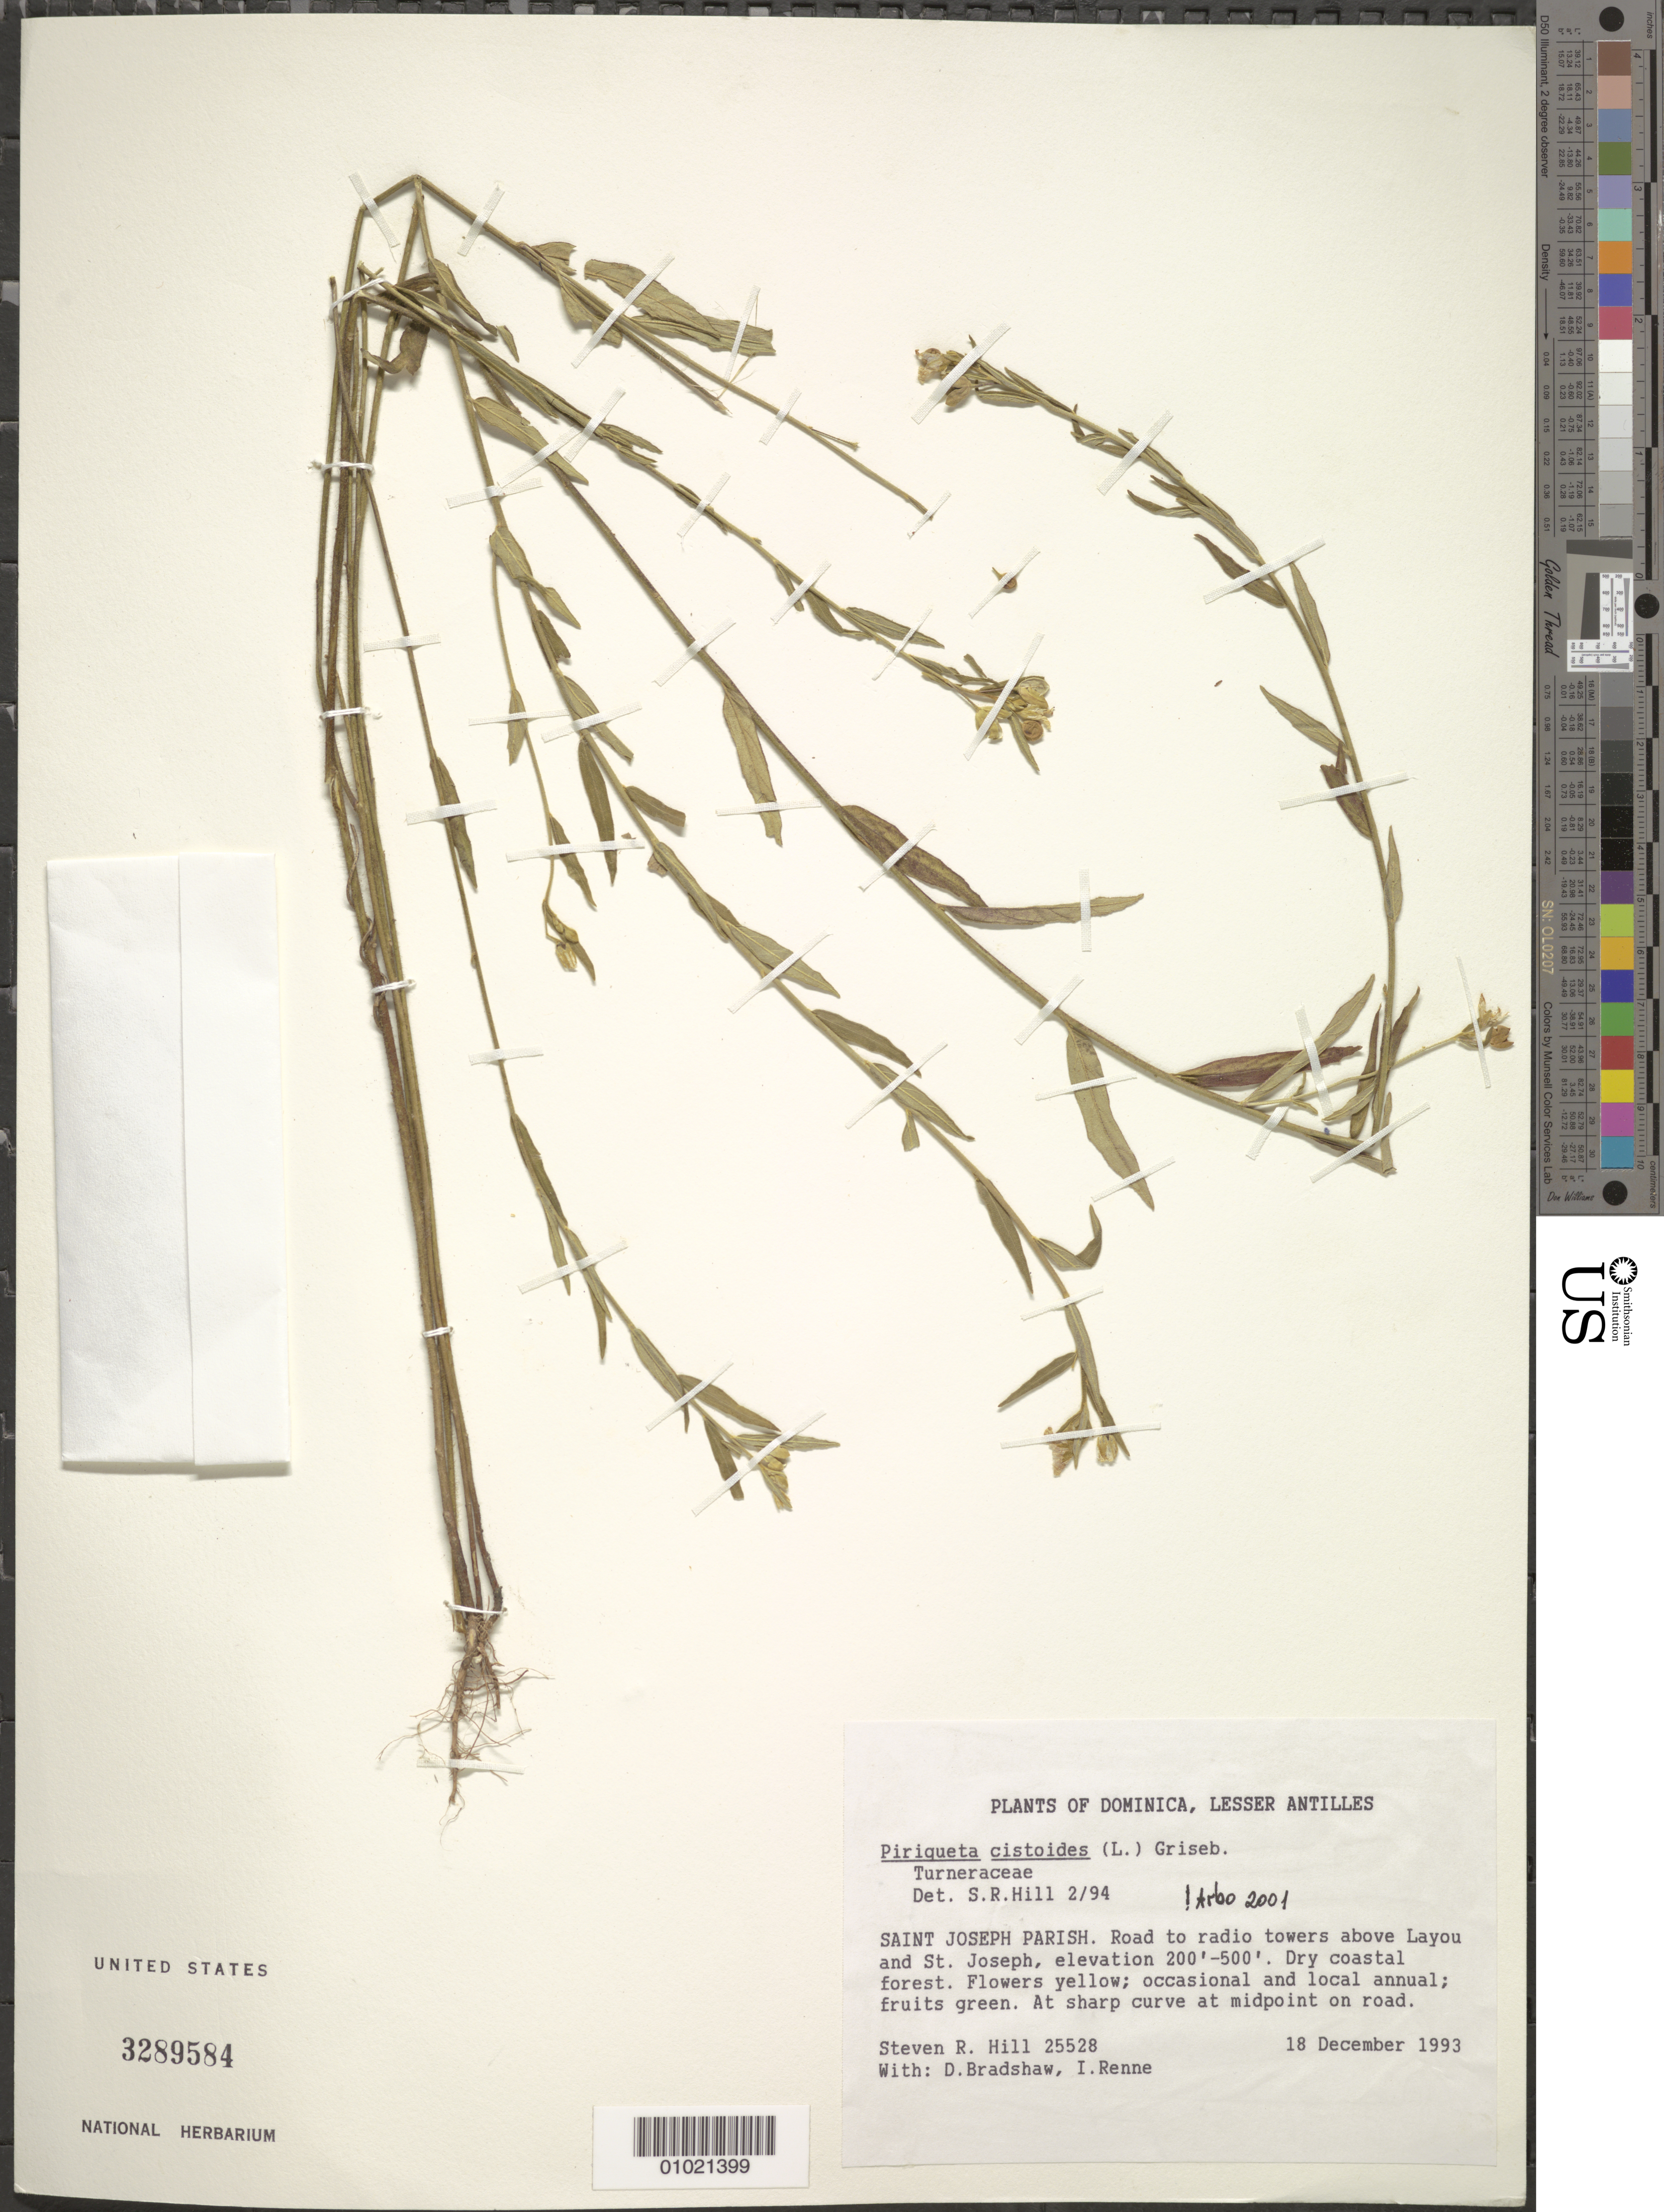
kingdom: Plantae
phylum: Tracheophyta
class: Magnoliopsida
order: Malpighiales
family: Turneraceae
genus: Piriqueta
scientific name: Piriqueta cistoides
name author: (L.) Griseb.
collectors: S. R. Hill, D. Bradshaw & I. Renne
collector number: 25528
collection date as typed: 18 Dec 1993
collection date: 1993-12-18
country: Dominica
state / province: St. Joseph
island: Dominica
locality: Road to radio towers above Layou and St. Joseph. Dry coastal forest. At sharp curve at midpoint on road.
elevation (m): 61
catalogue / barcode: US 3289584